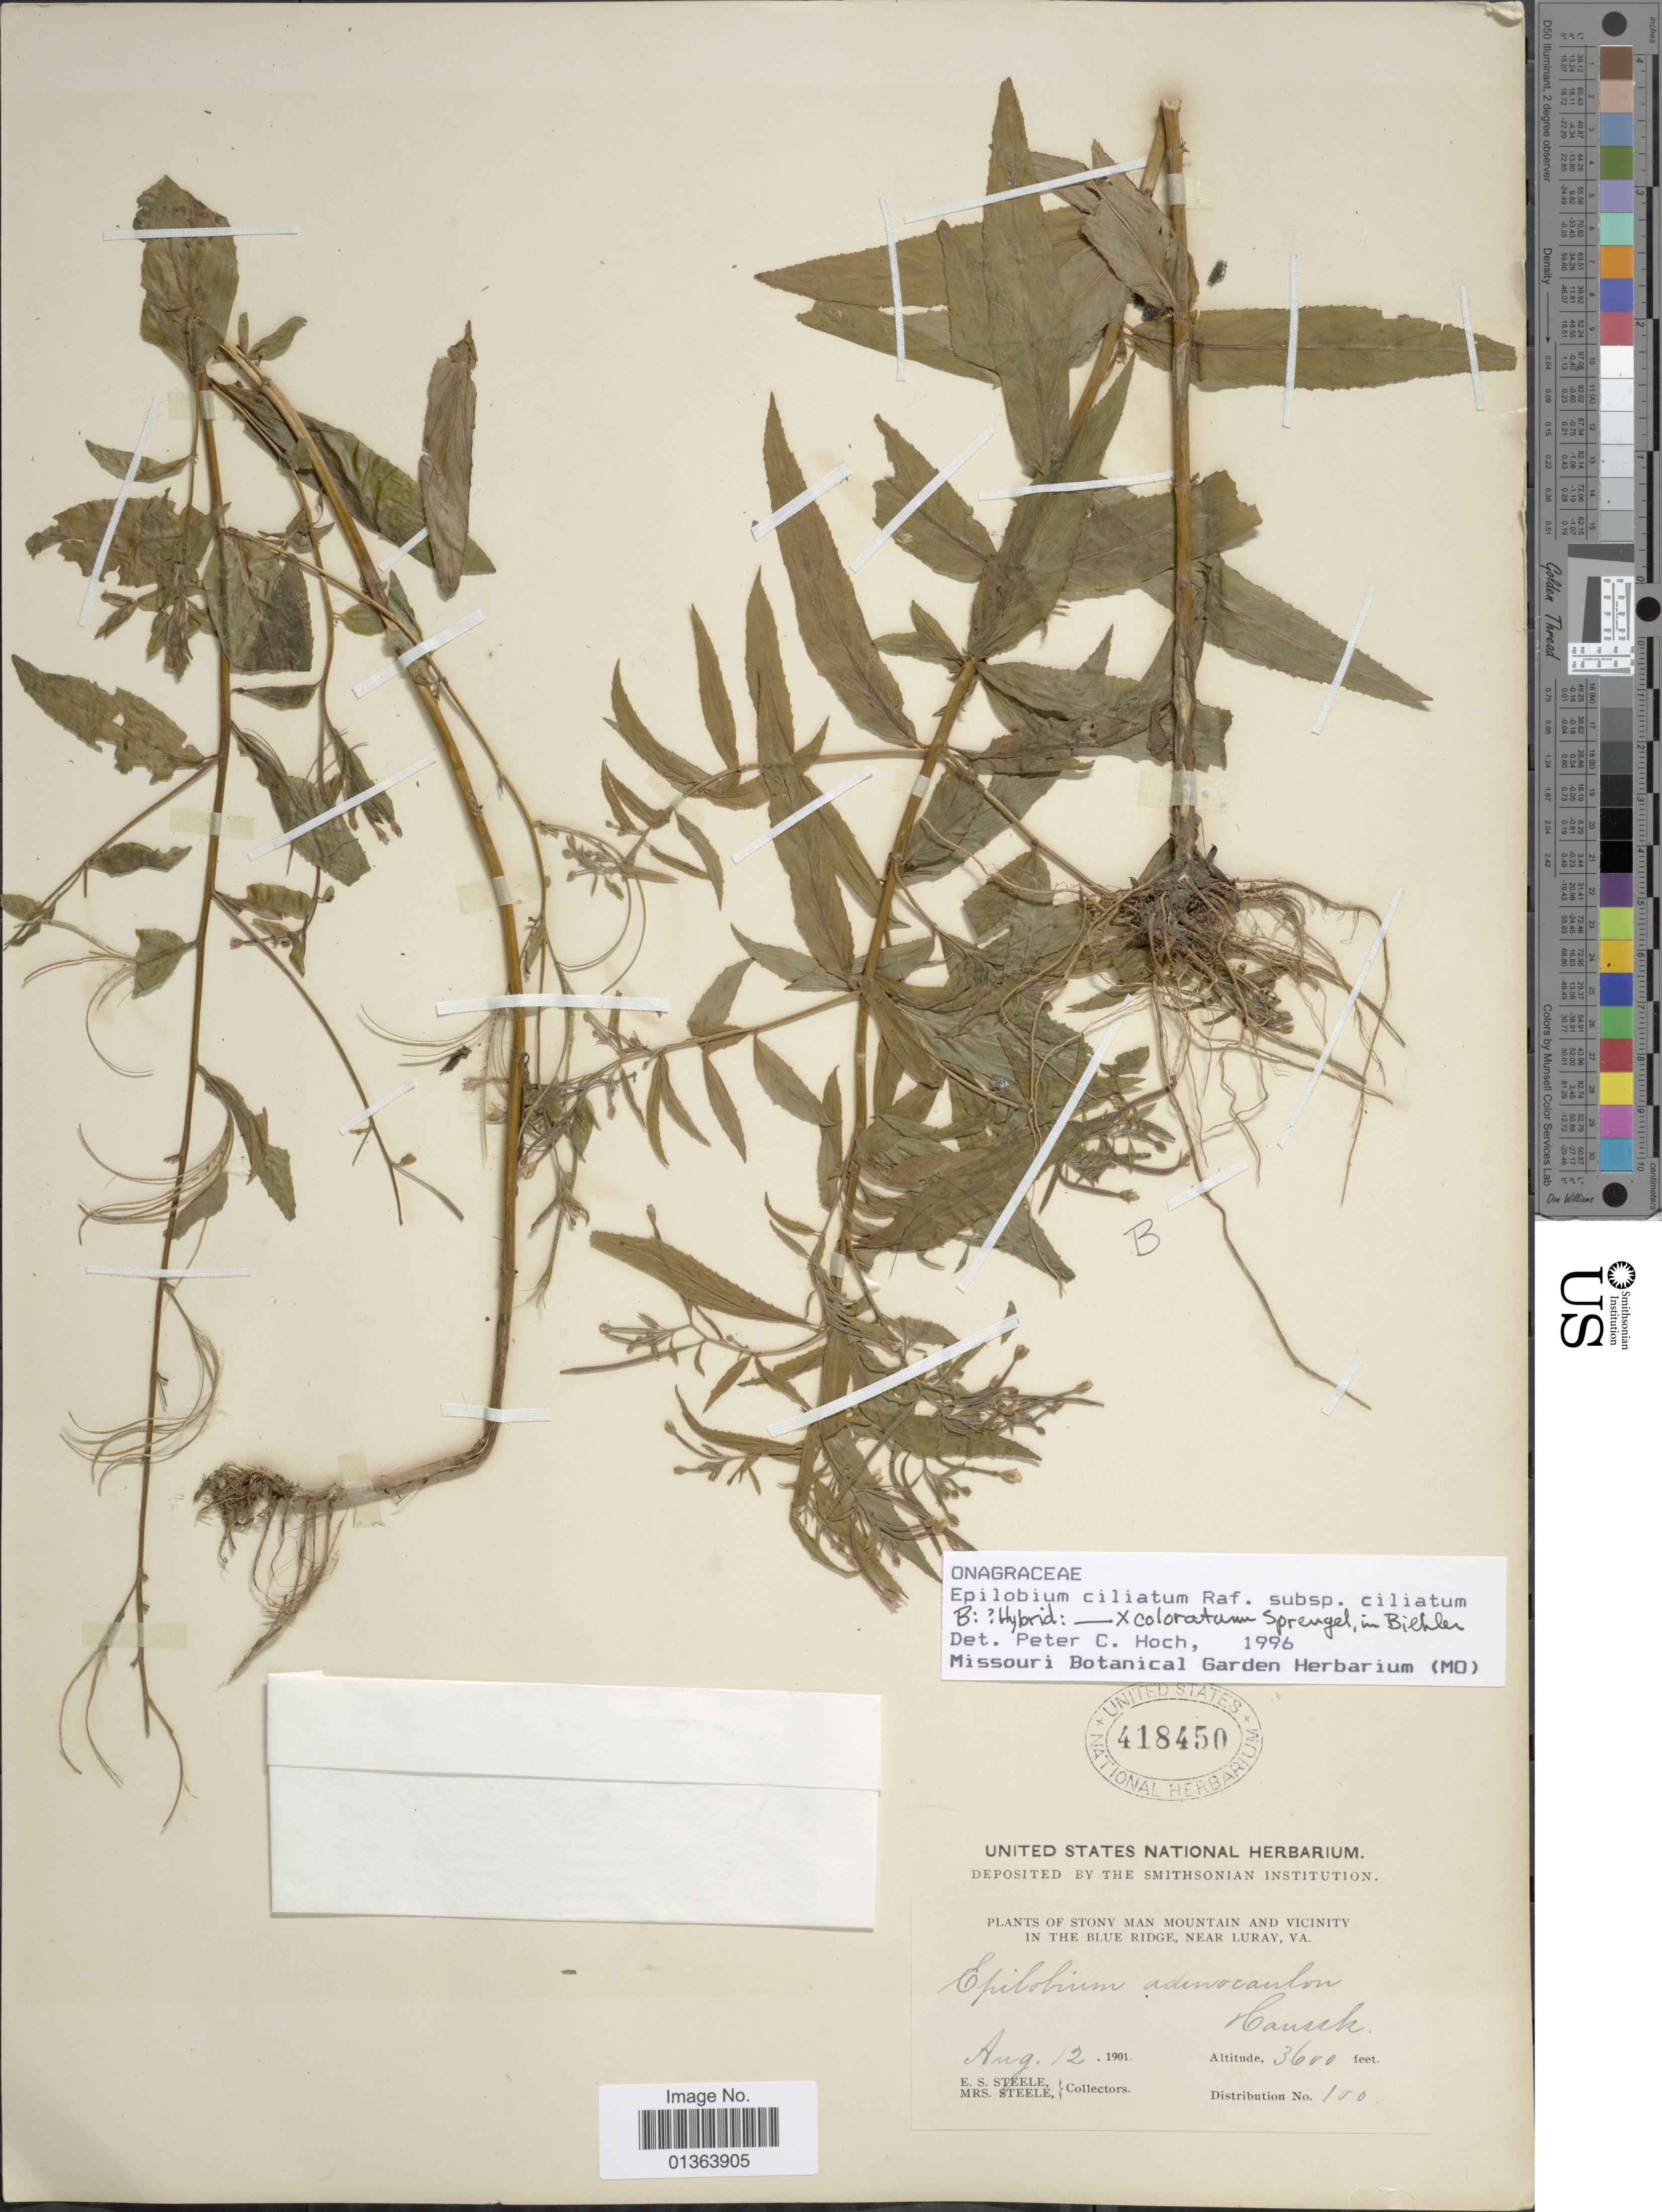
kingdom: Plantae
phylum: Tracheophyta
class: Magnoliopsida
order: Myrtales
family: Onagraceae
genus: Epilobium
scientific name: Epilobium ciliatum subsp. ciliatum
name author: Raf.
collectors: E. Steele & Mrs. E. S. Steele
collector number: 100 ?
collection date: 1901-08-12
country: United States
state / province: Virginia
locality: Stony Man Mountain and Vicinity in the Blue Ridge, near Luray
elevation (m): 1097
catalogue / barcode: US 418450